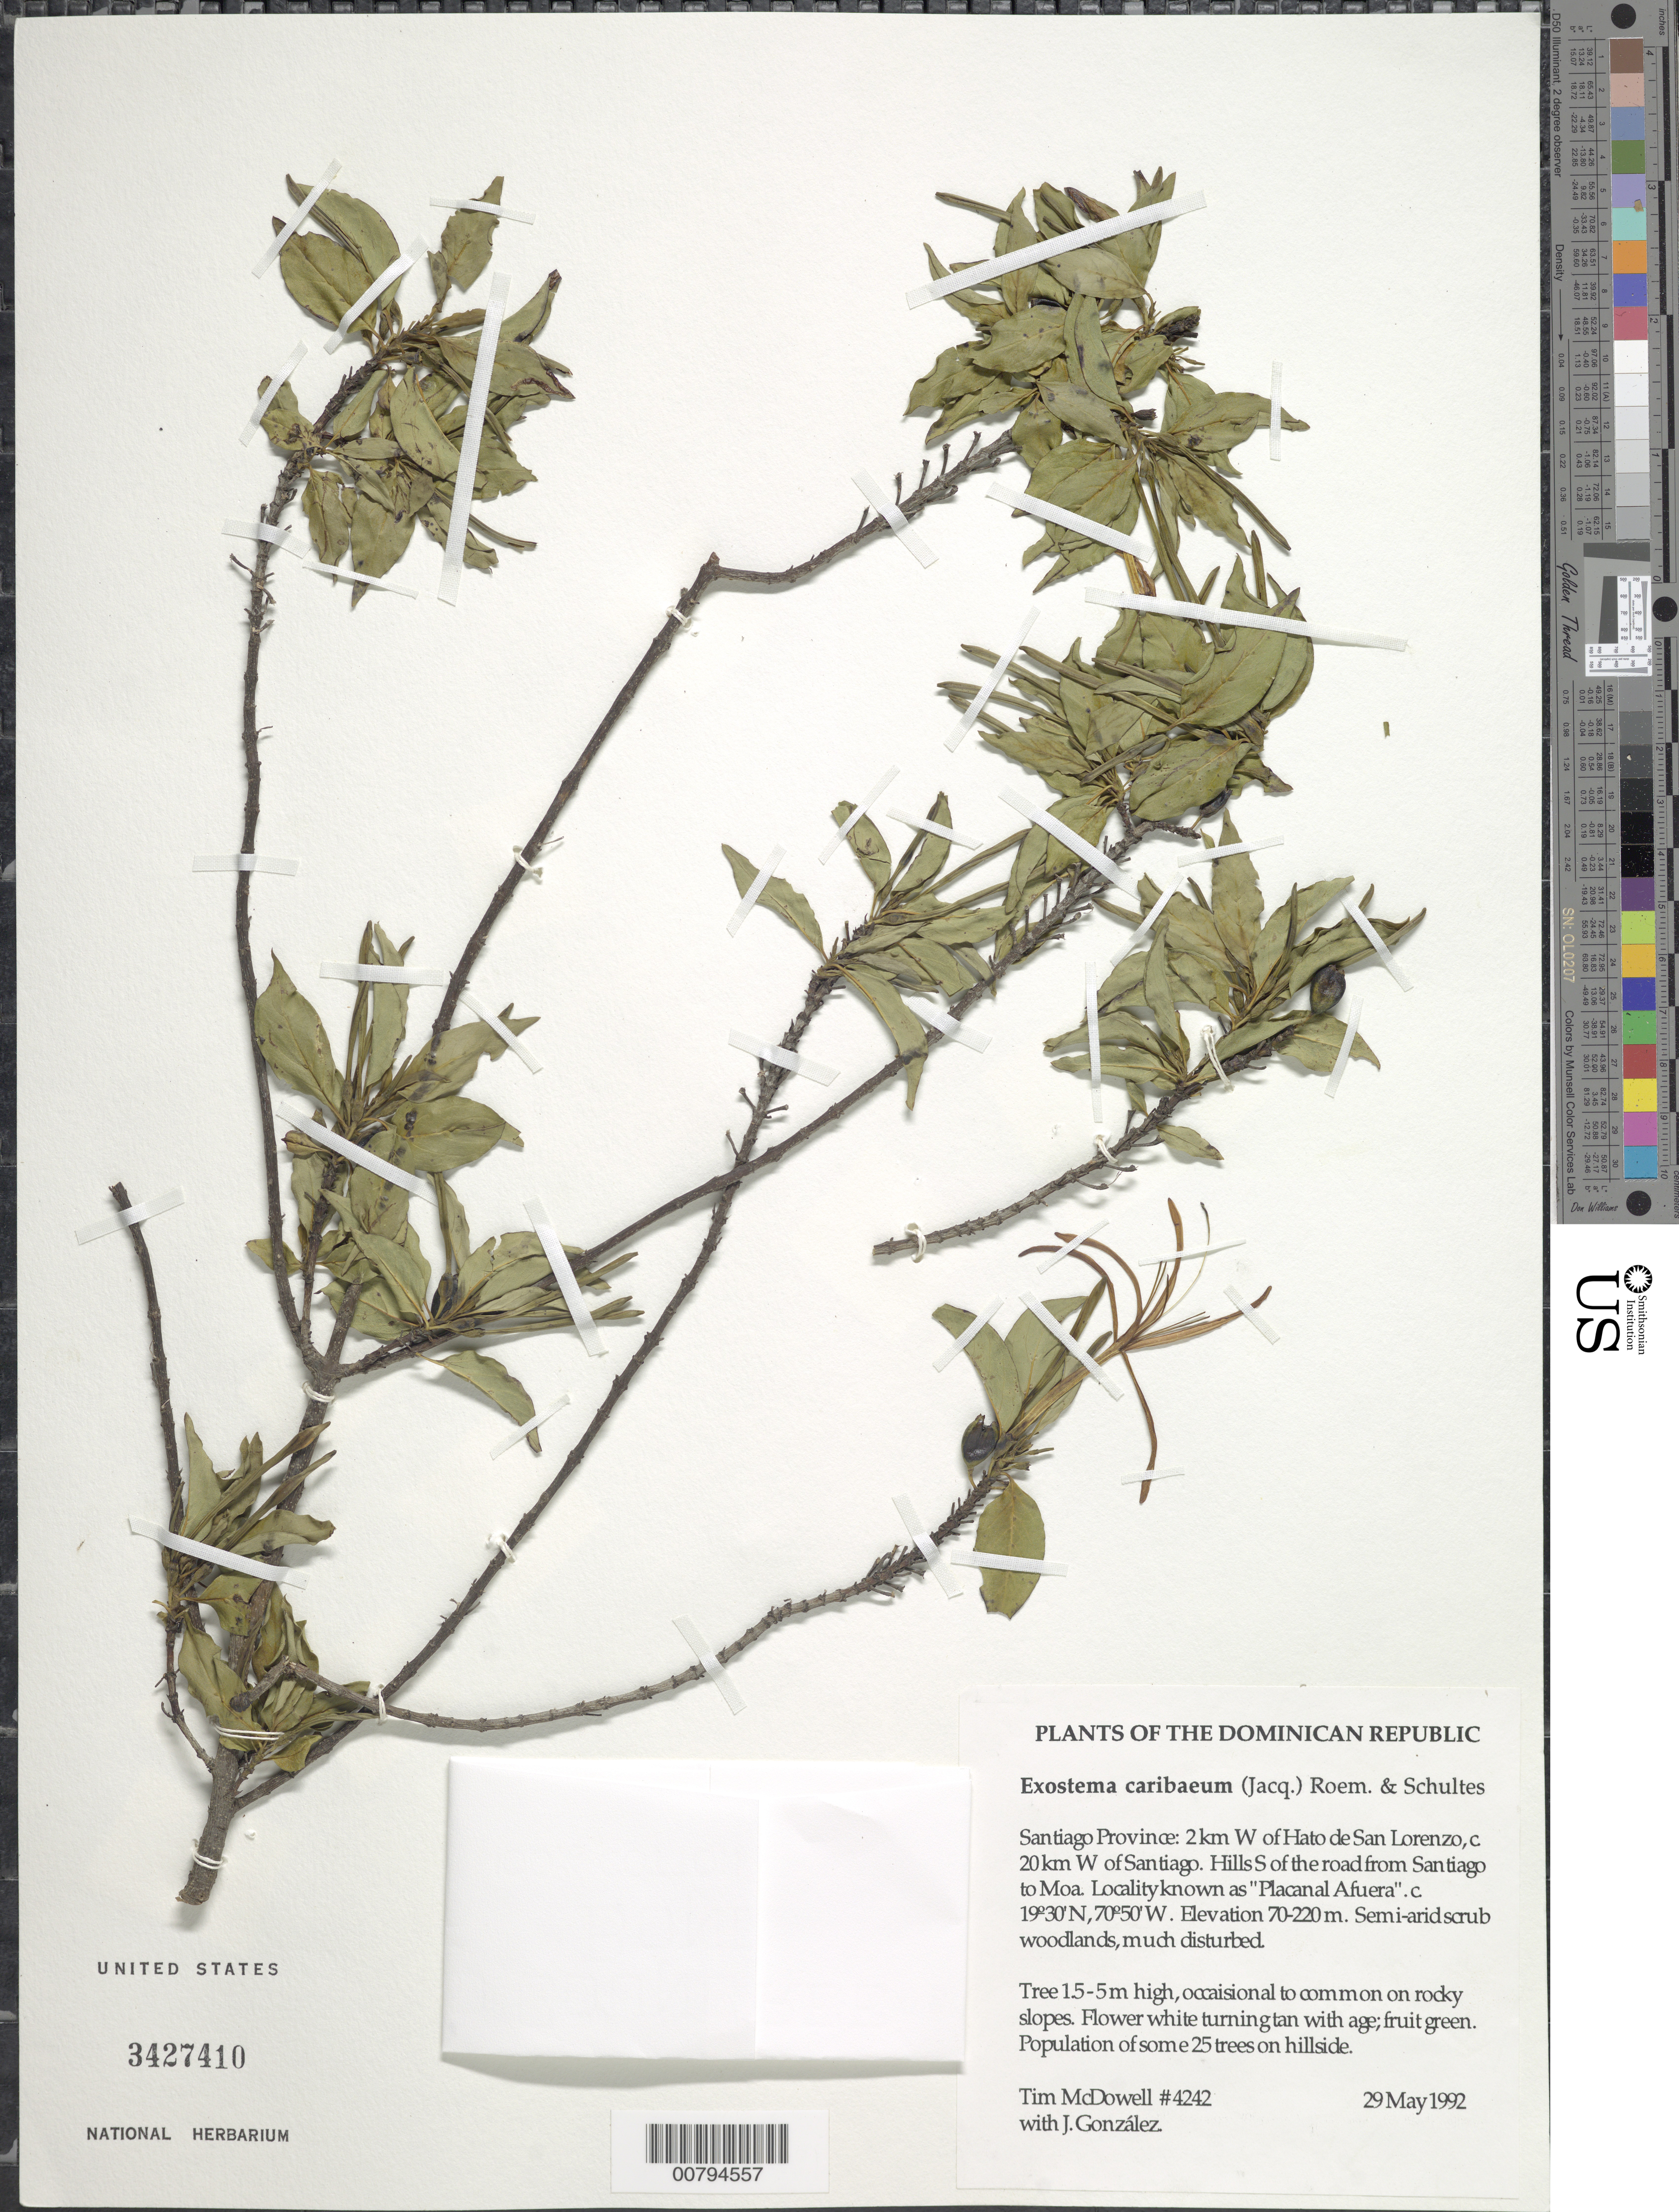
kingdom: Plantae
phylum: Tracheophyta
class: Magnoliopsida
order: Gentianales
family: Rubiaceae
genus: Exostema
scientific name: Exostema caribaeum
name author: (Jacq.) Roem. & Schult.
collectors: T. McDowell & J. Gonzalez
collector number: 4242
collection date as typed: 29 May 1992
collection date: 1992-05-29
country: Dominican Republic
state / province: Santiago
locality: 2 km W of Hato de San Lorenzo, c. 20 km W of Santiago. Hills S of the road from Santiago to Moa.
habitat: Semi-arid scrub woodlands, much disturbed, rocky slopes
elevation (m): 70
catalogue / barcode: US 3427410